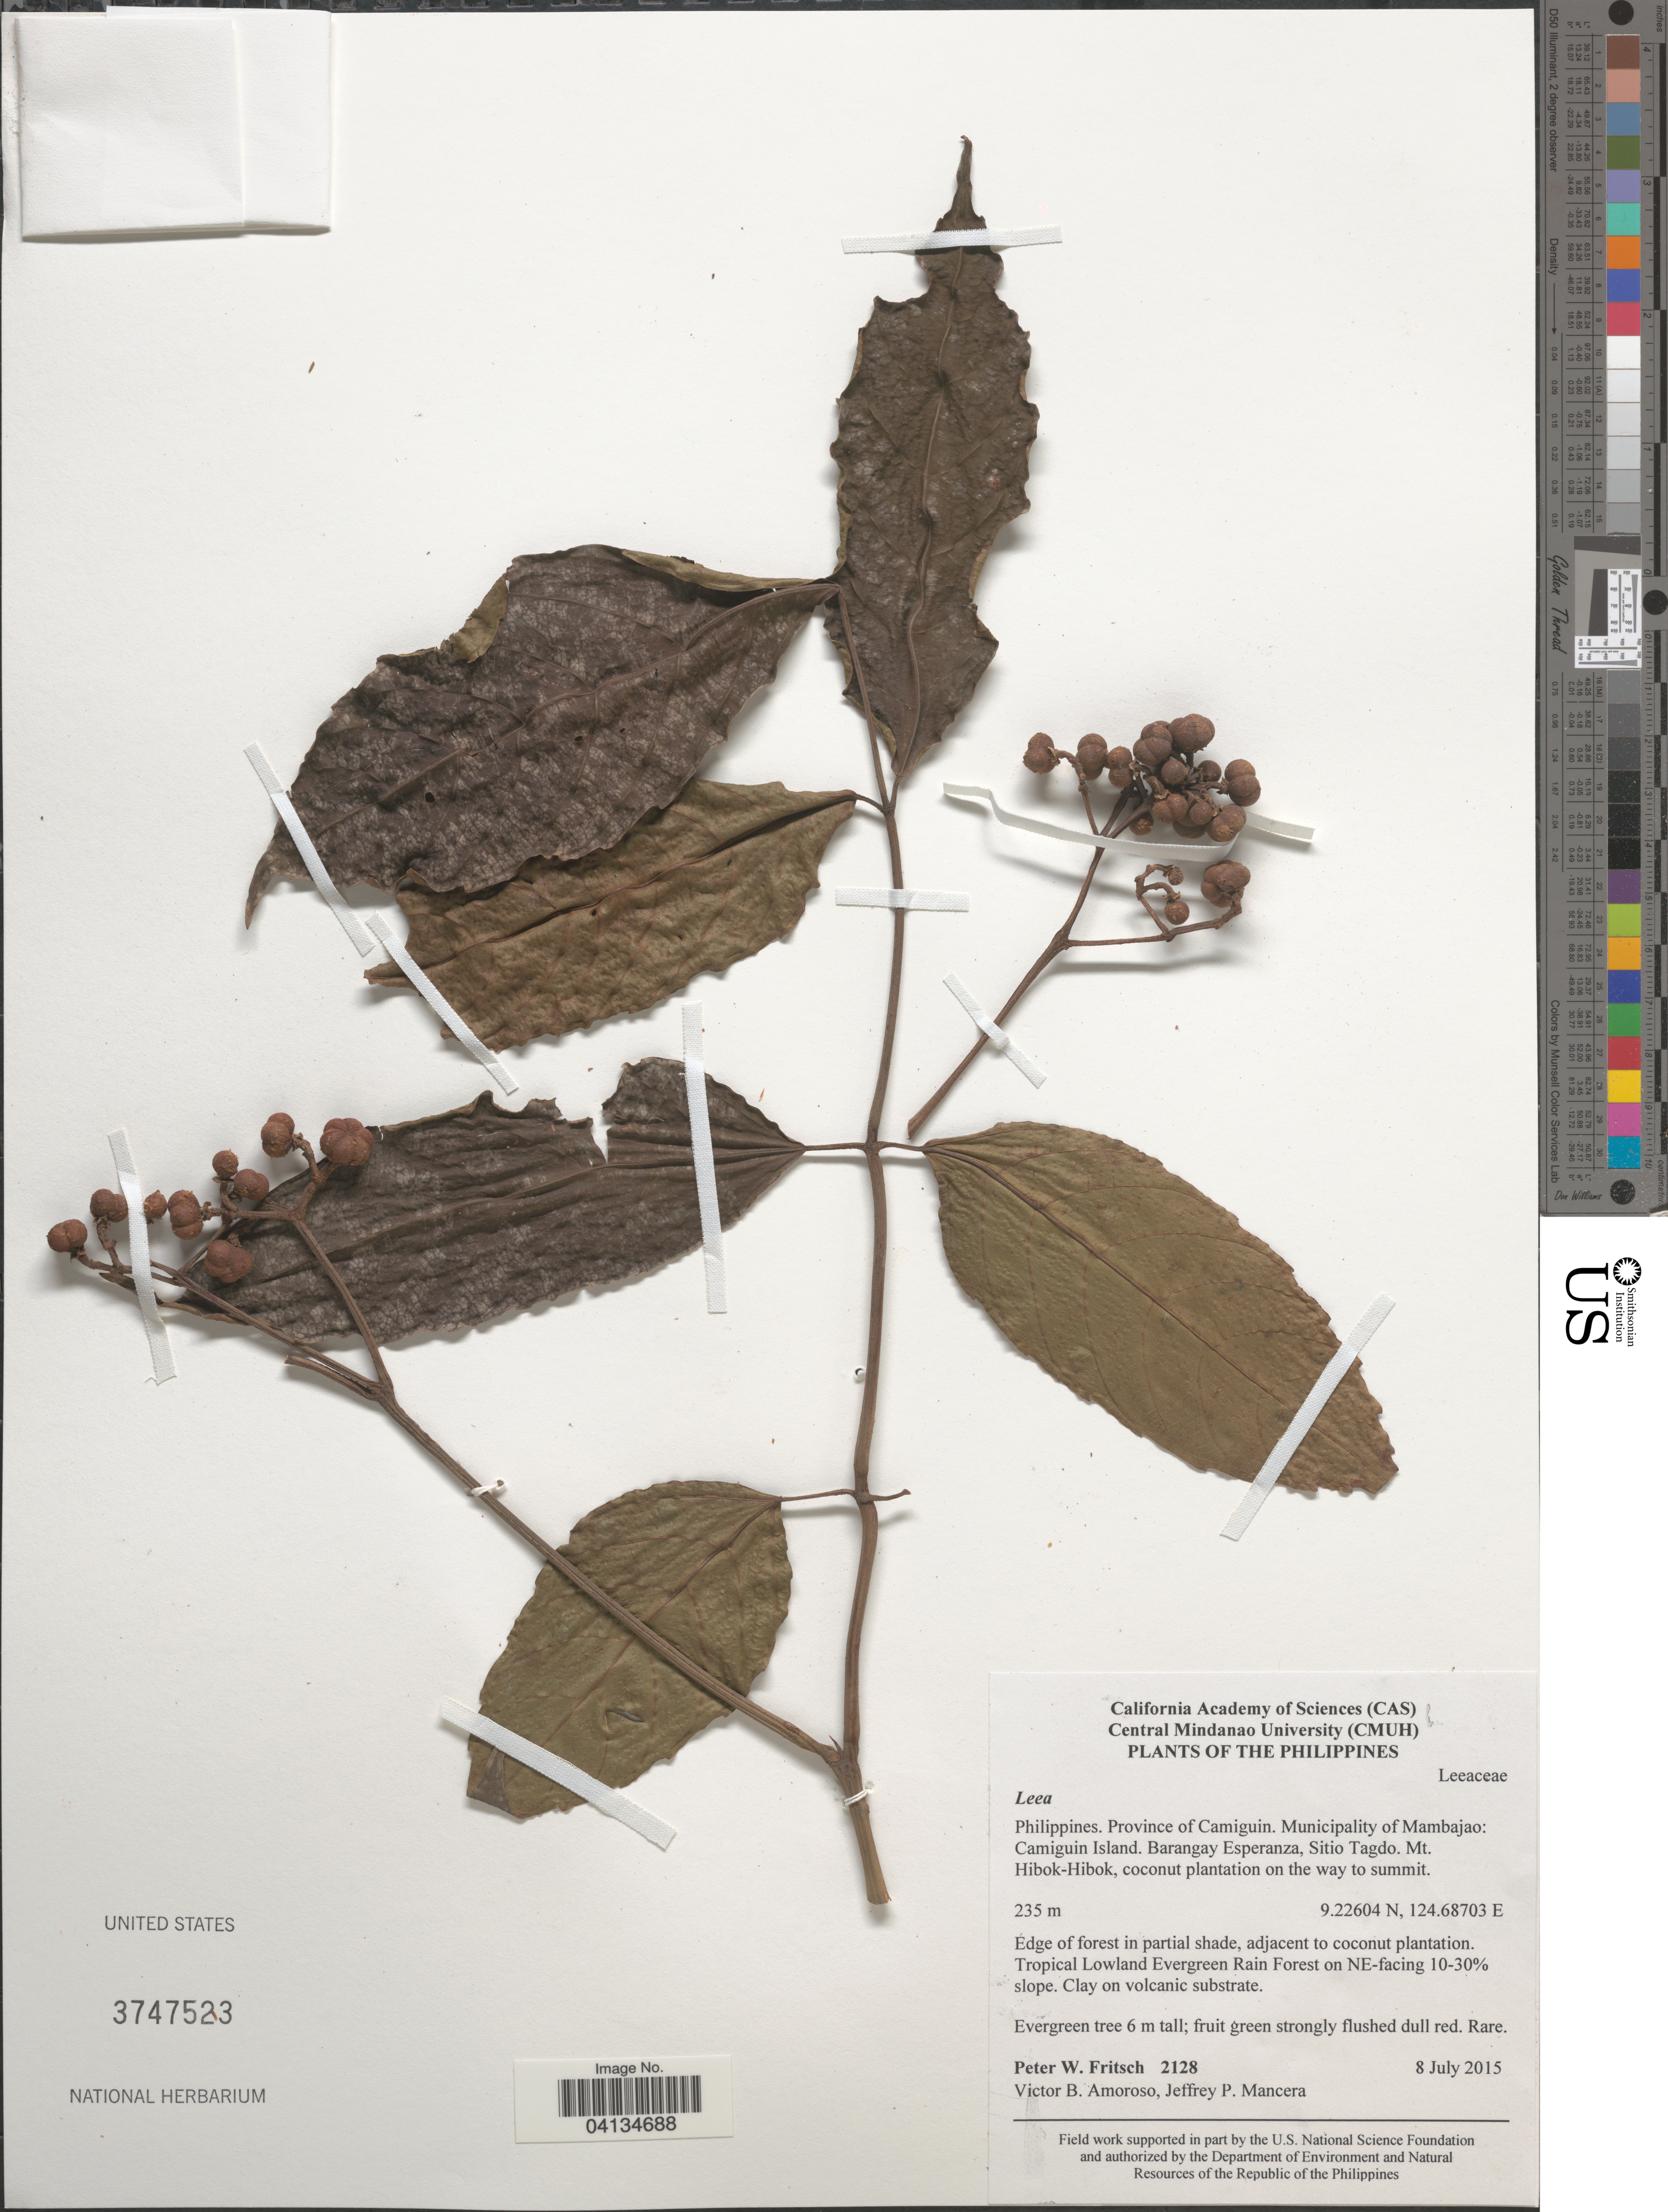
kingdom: Plantae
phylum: Tracheophyta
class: Magnoliopsida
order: Vitales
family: Vitaceae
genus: Leea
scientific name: Leea sp.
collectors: P. W. Fritsch, V. Amoroso & J. Mancera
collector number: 2128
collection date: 2015-07-08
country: Philippines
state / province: Northern Mindanao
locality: Province of Camiguin. Municipality of Mambajao: Camiguin Island. Barangay Esperanza, Sitio Tagdo. Mt. Hibok-Hibok, coconut plantation on the way to summit. Tropical Lowland Evergreen Rain Forest on NE-facing 10-30% slope.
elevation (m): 235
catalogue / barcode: US 3747523